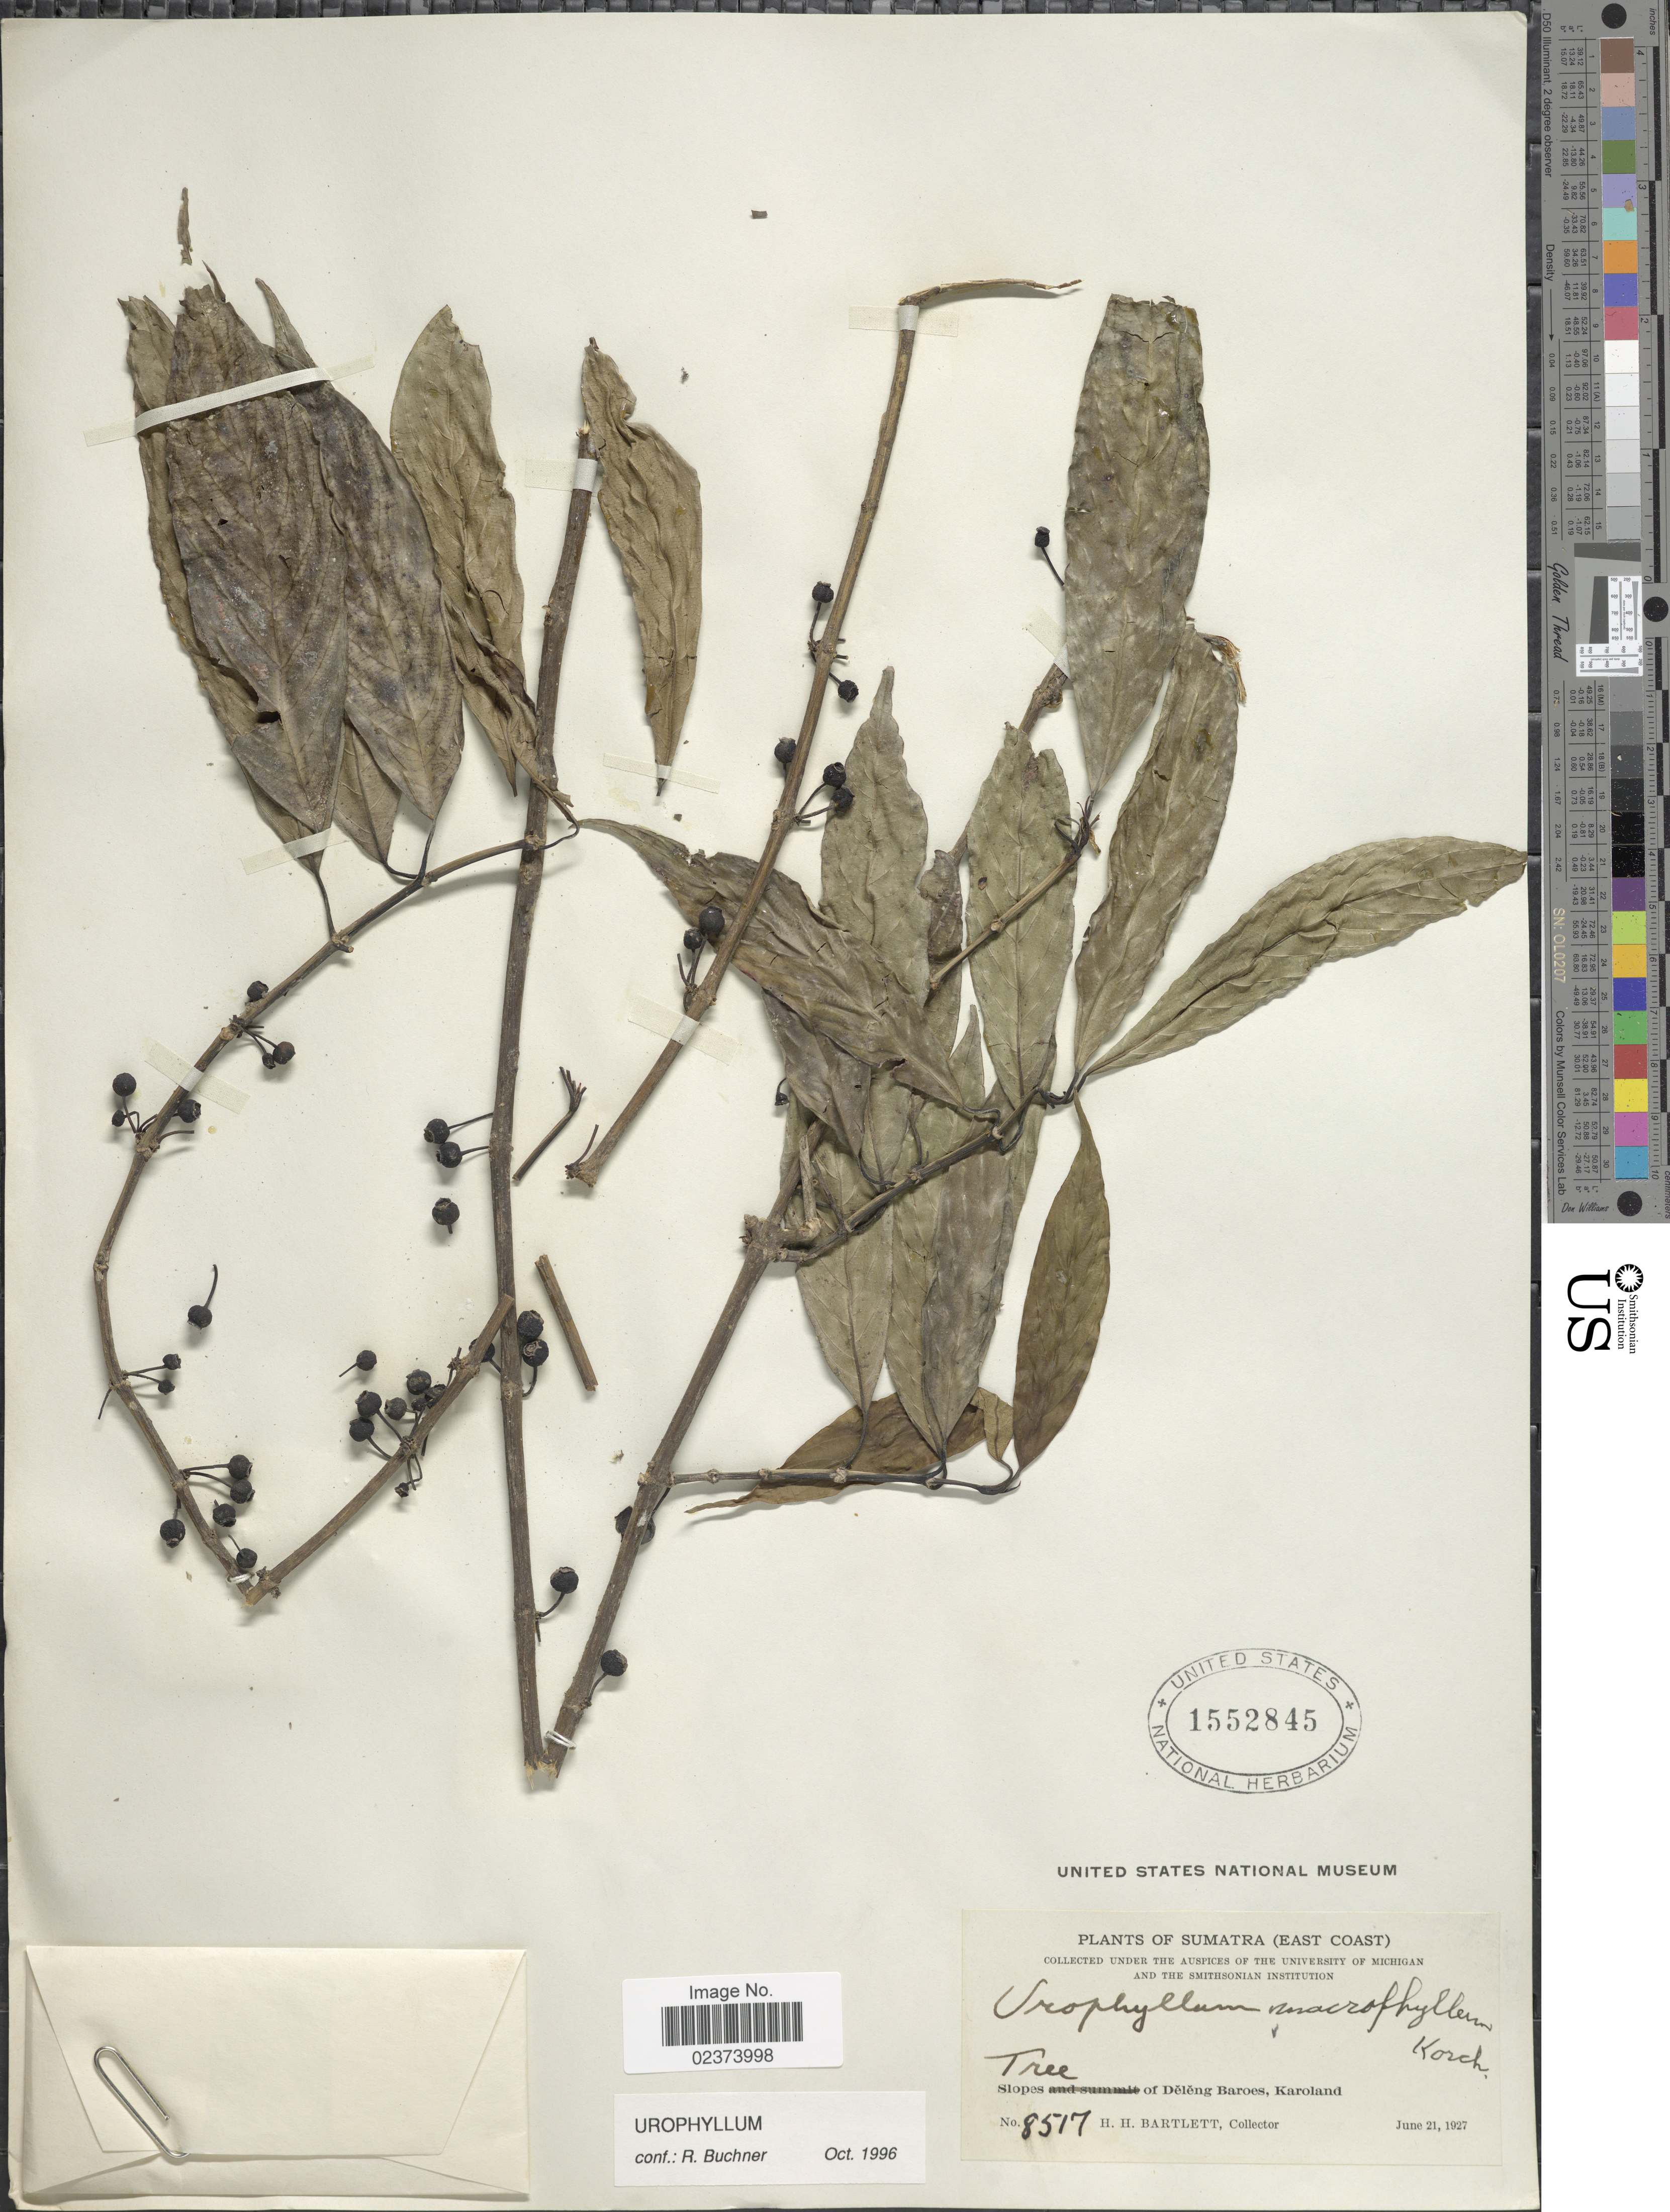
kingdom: Plantae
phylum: Tracheophyta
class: Magnoliopsida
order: Gentianales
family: Rubiaceae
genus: Urophyllum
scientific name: Urophyllum macrophyllum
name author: Korth.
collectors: H. H. Bartlett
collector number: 8517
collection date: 1927-06-21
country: Indonesia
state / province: Sumatra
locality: East Coast, Slopes of Deleng Baroes, Karoland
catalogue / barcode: US 1552845